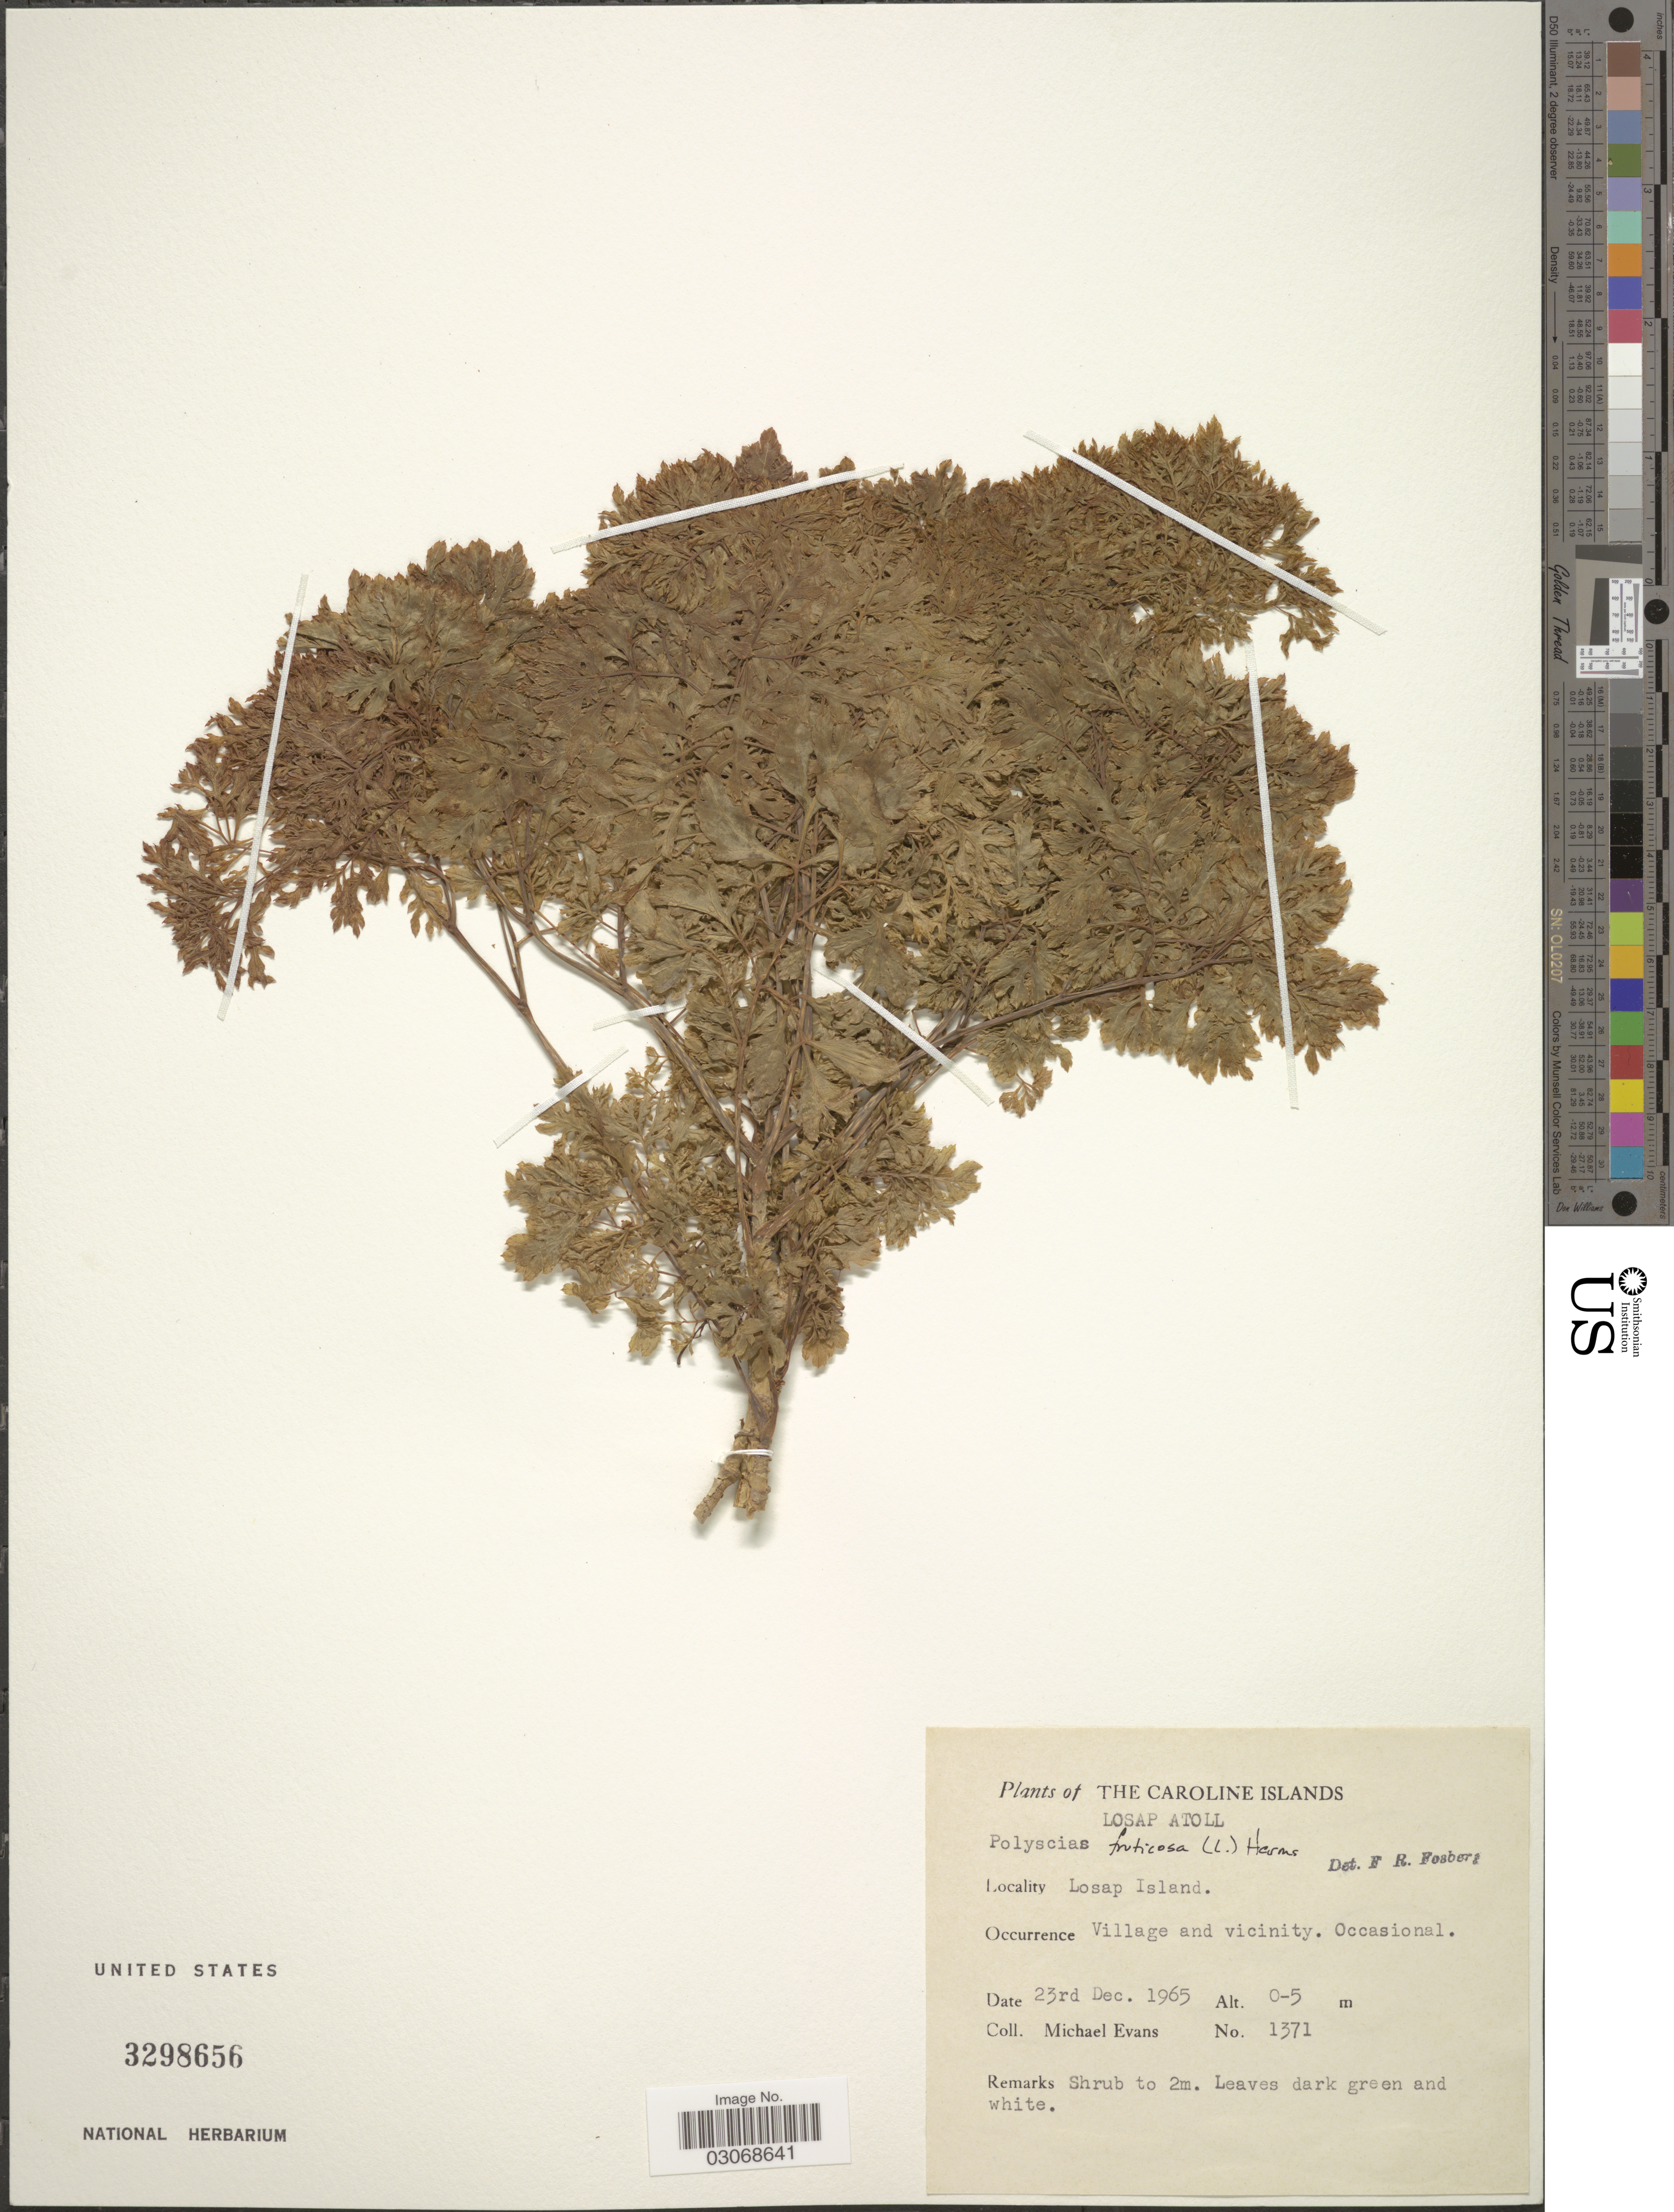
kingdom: Plantae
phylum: Tracheophyta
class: Magnoliopsida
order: Apiales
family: Araliaceae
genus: Polyscias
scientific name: Polyscias fruticosa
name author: (L.) Harms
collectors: M. Evans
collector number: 1371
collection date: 1965-12-23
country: Micronesia, Federated States of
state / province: Truk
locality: The Caroline Islands, Losap Atoll, Losap Island. Village and vicinity.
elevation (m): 0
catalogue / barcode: US 3298656